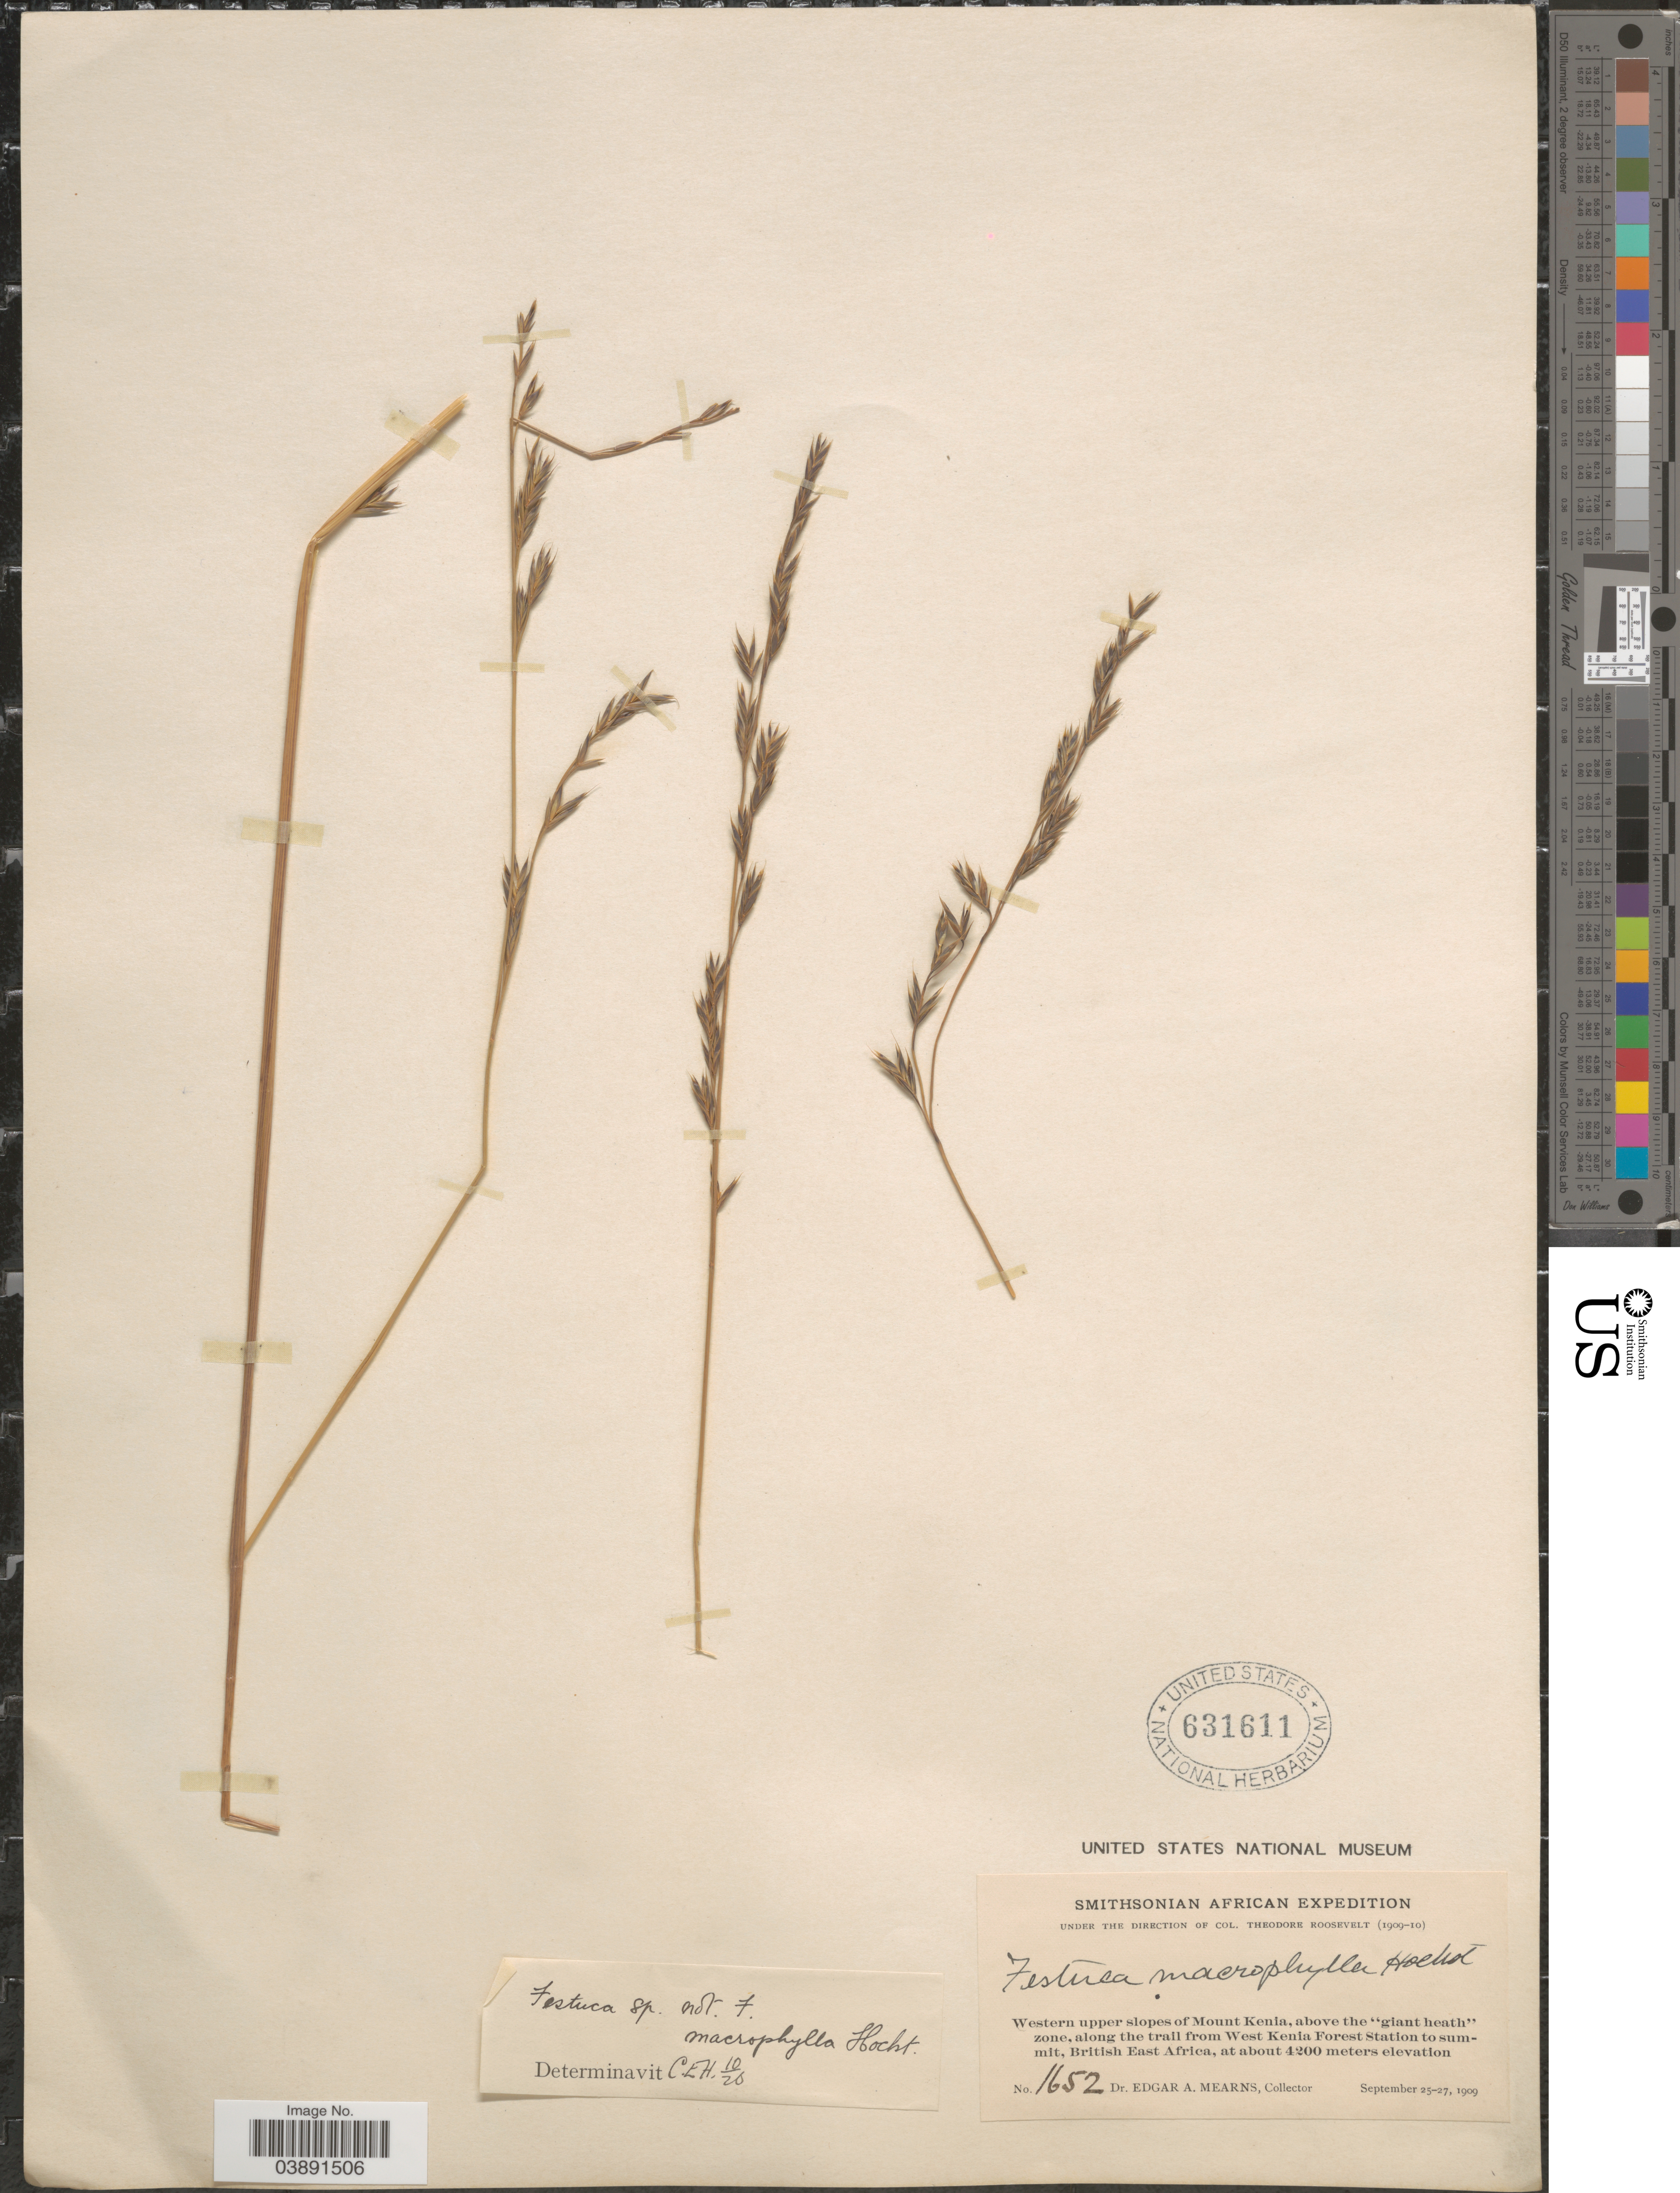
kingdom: Plantae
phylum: Tracheophyta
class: Liliopsida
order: Poales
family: Poaceae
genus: Festuca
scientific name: Festuca macrophylla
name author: Hochst. ex A. Rich.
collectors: E. A. Mearns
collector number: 1652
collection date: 1909-09-25/1909-09-27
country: Kenya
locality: Western upper slopes of Mount Kenia, above the "giant heath" zone, along the trail from West Kenia Forest Station to summit, British East Africa.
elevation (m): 4200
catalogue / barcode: US 631611